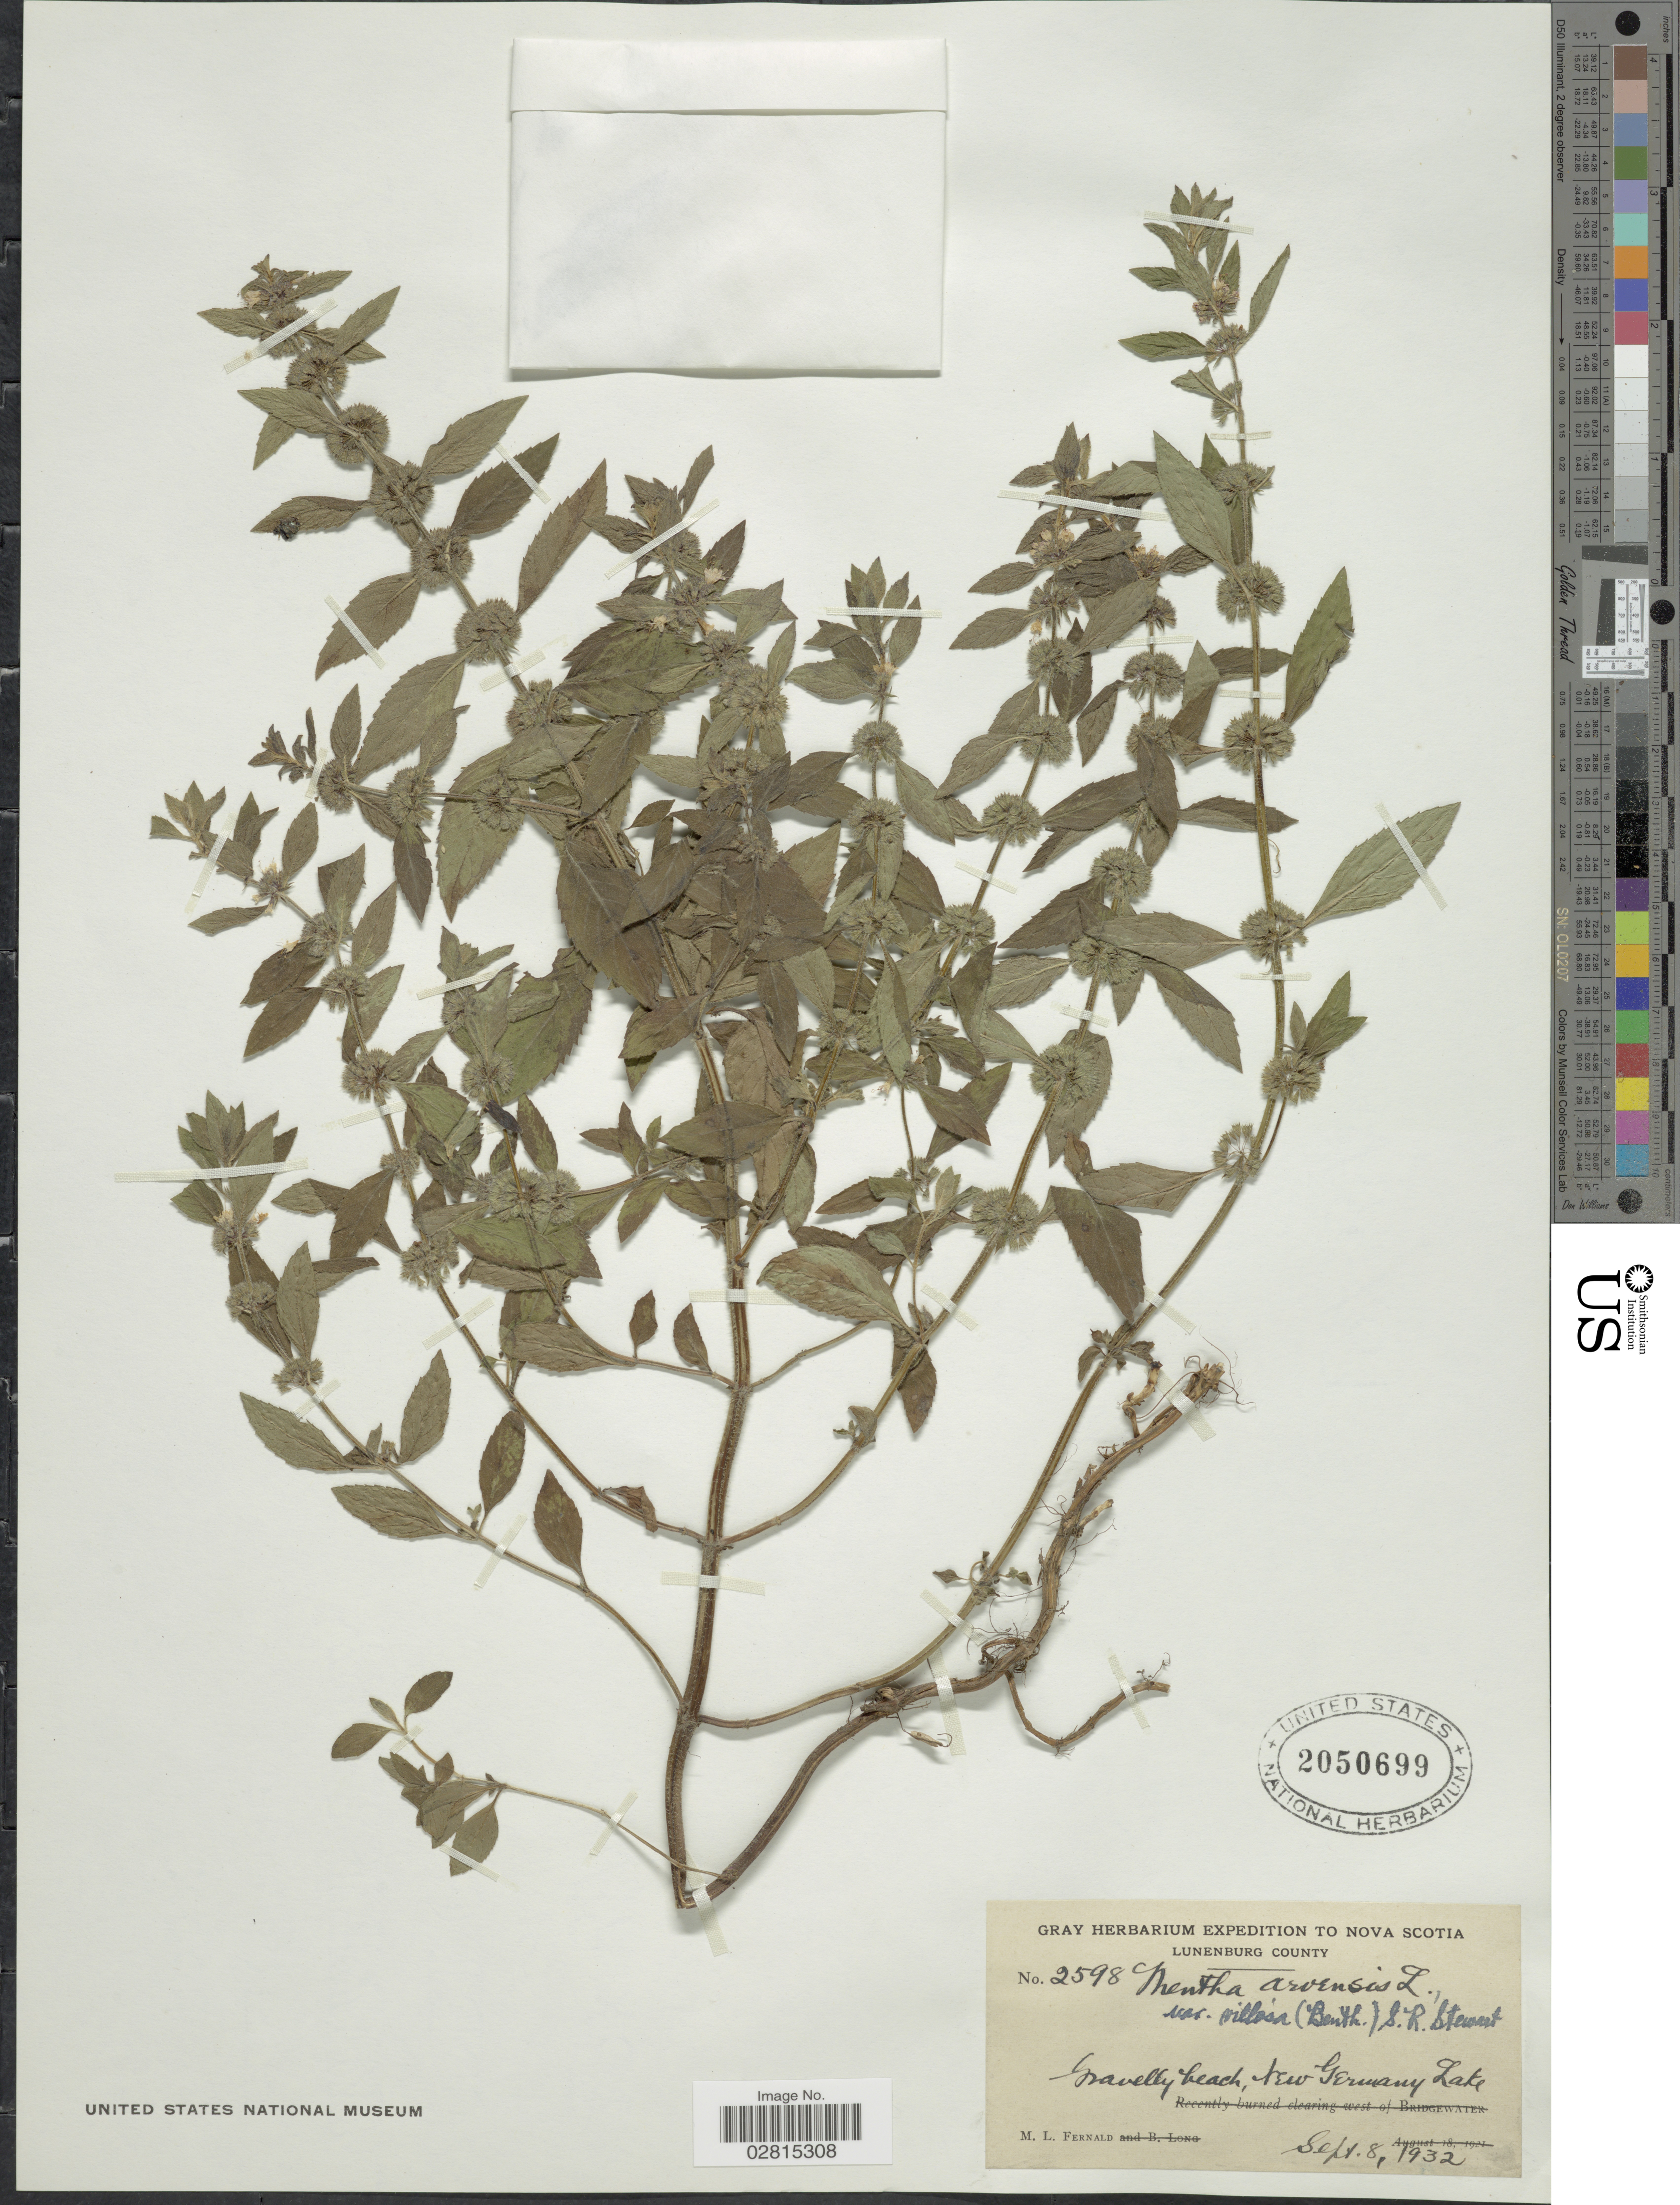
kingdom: Plantae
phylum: Tracheophyta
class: Magnoliopsida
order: Lamiales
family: Lamiaceae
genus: Mentha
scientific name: Mentha canadensis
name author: L.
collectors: M. L. Fernald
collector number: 2598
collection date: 1932-09-08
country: Canada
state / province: Nova Scotia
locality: Lunenberg County. Gravelly beach, New Germany Lake.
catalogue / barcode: US 2050699